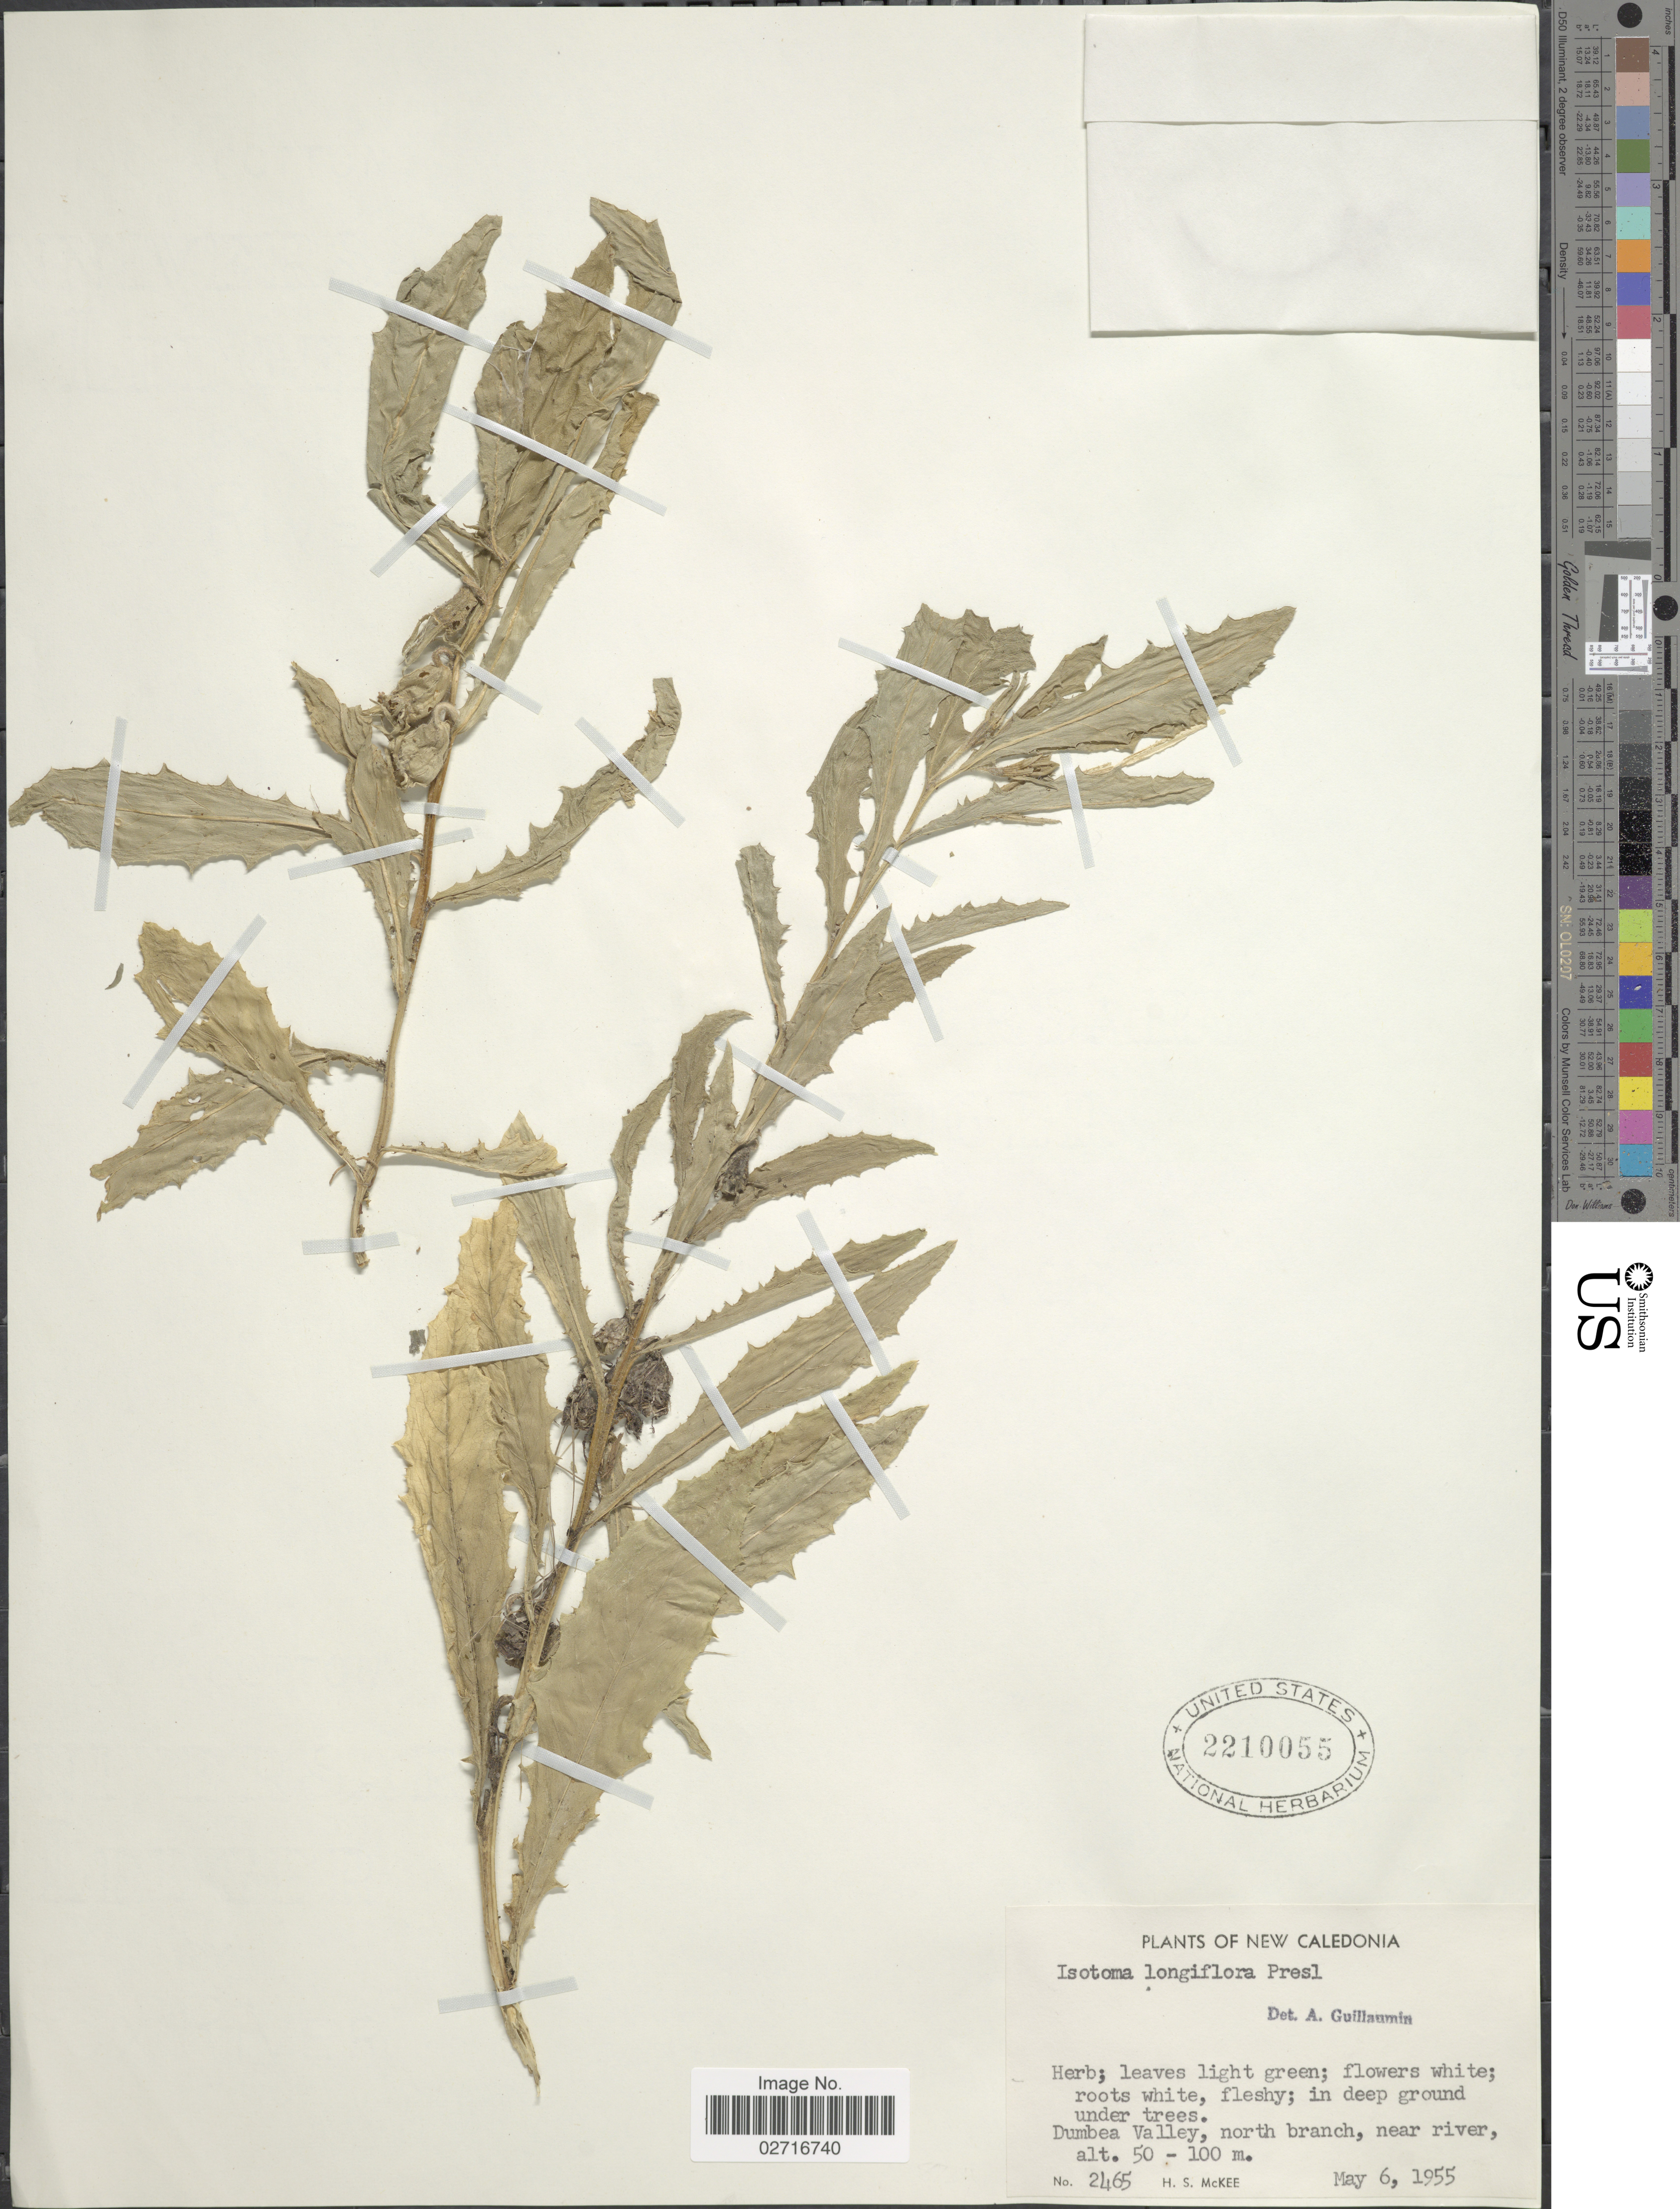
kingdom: Plantae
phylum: Tracheophyta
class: Magnoliopsida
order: Asterales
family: Campanulaceae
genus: Hippobroma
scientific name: Hippobroma longiflora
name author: (L.) G. Don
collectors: H. S. McKee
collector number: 2465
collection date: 1955-05-06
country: New Caledonia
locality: Dumbea Valley, north branch, near river.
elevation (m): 50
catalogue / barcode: US 2210055